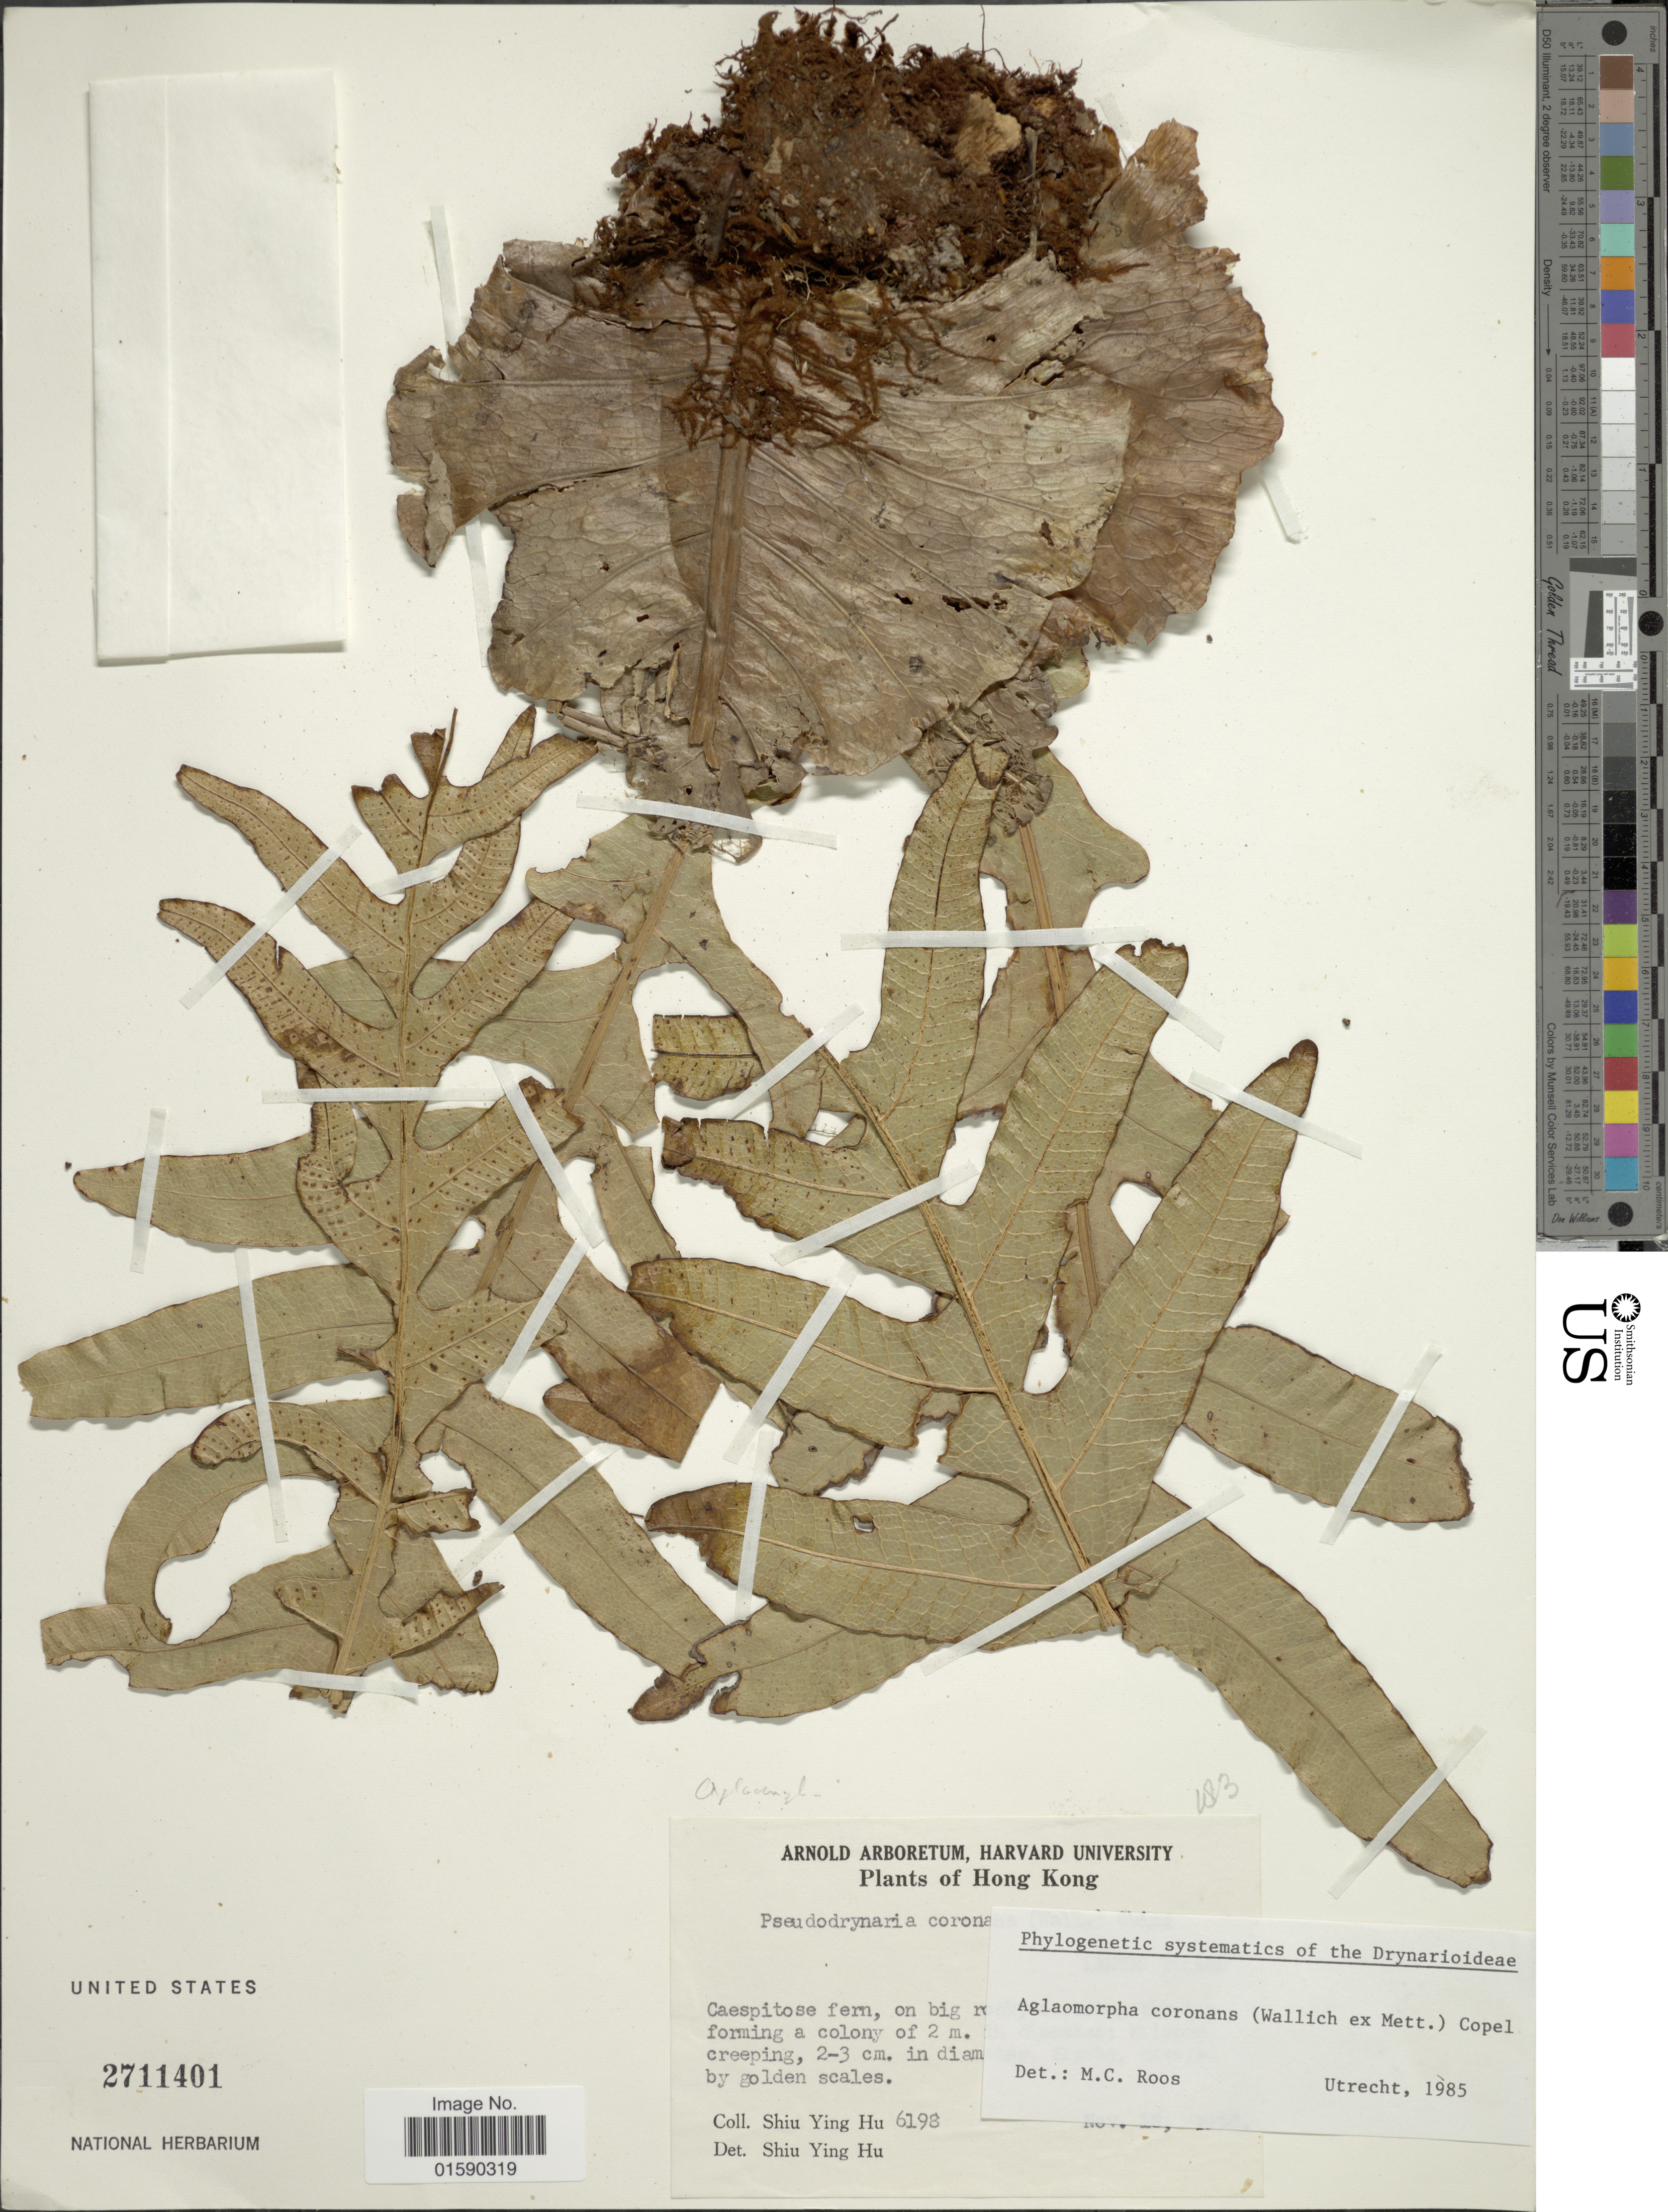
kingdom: Plantae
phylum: Tracheophyta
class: Polypodiopsida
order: Polypodiales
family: Polypodiaceae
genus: Aglaomorpha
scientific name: Aglaomorpha coronans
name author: (Wall. ex Mett.) Copel.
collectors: S. Y. Hu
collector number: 6198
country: China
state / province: Hong Kong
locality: Hong Kong, on big[illegible text] [illegible text],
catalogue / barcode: US 2711401